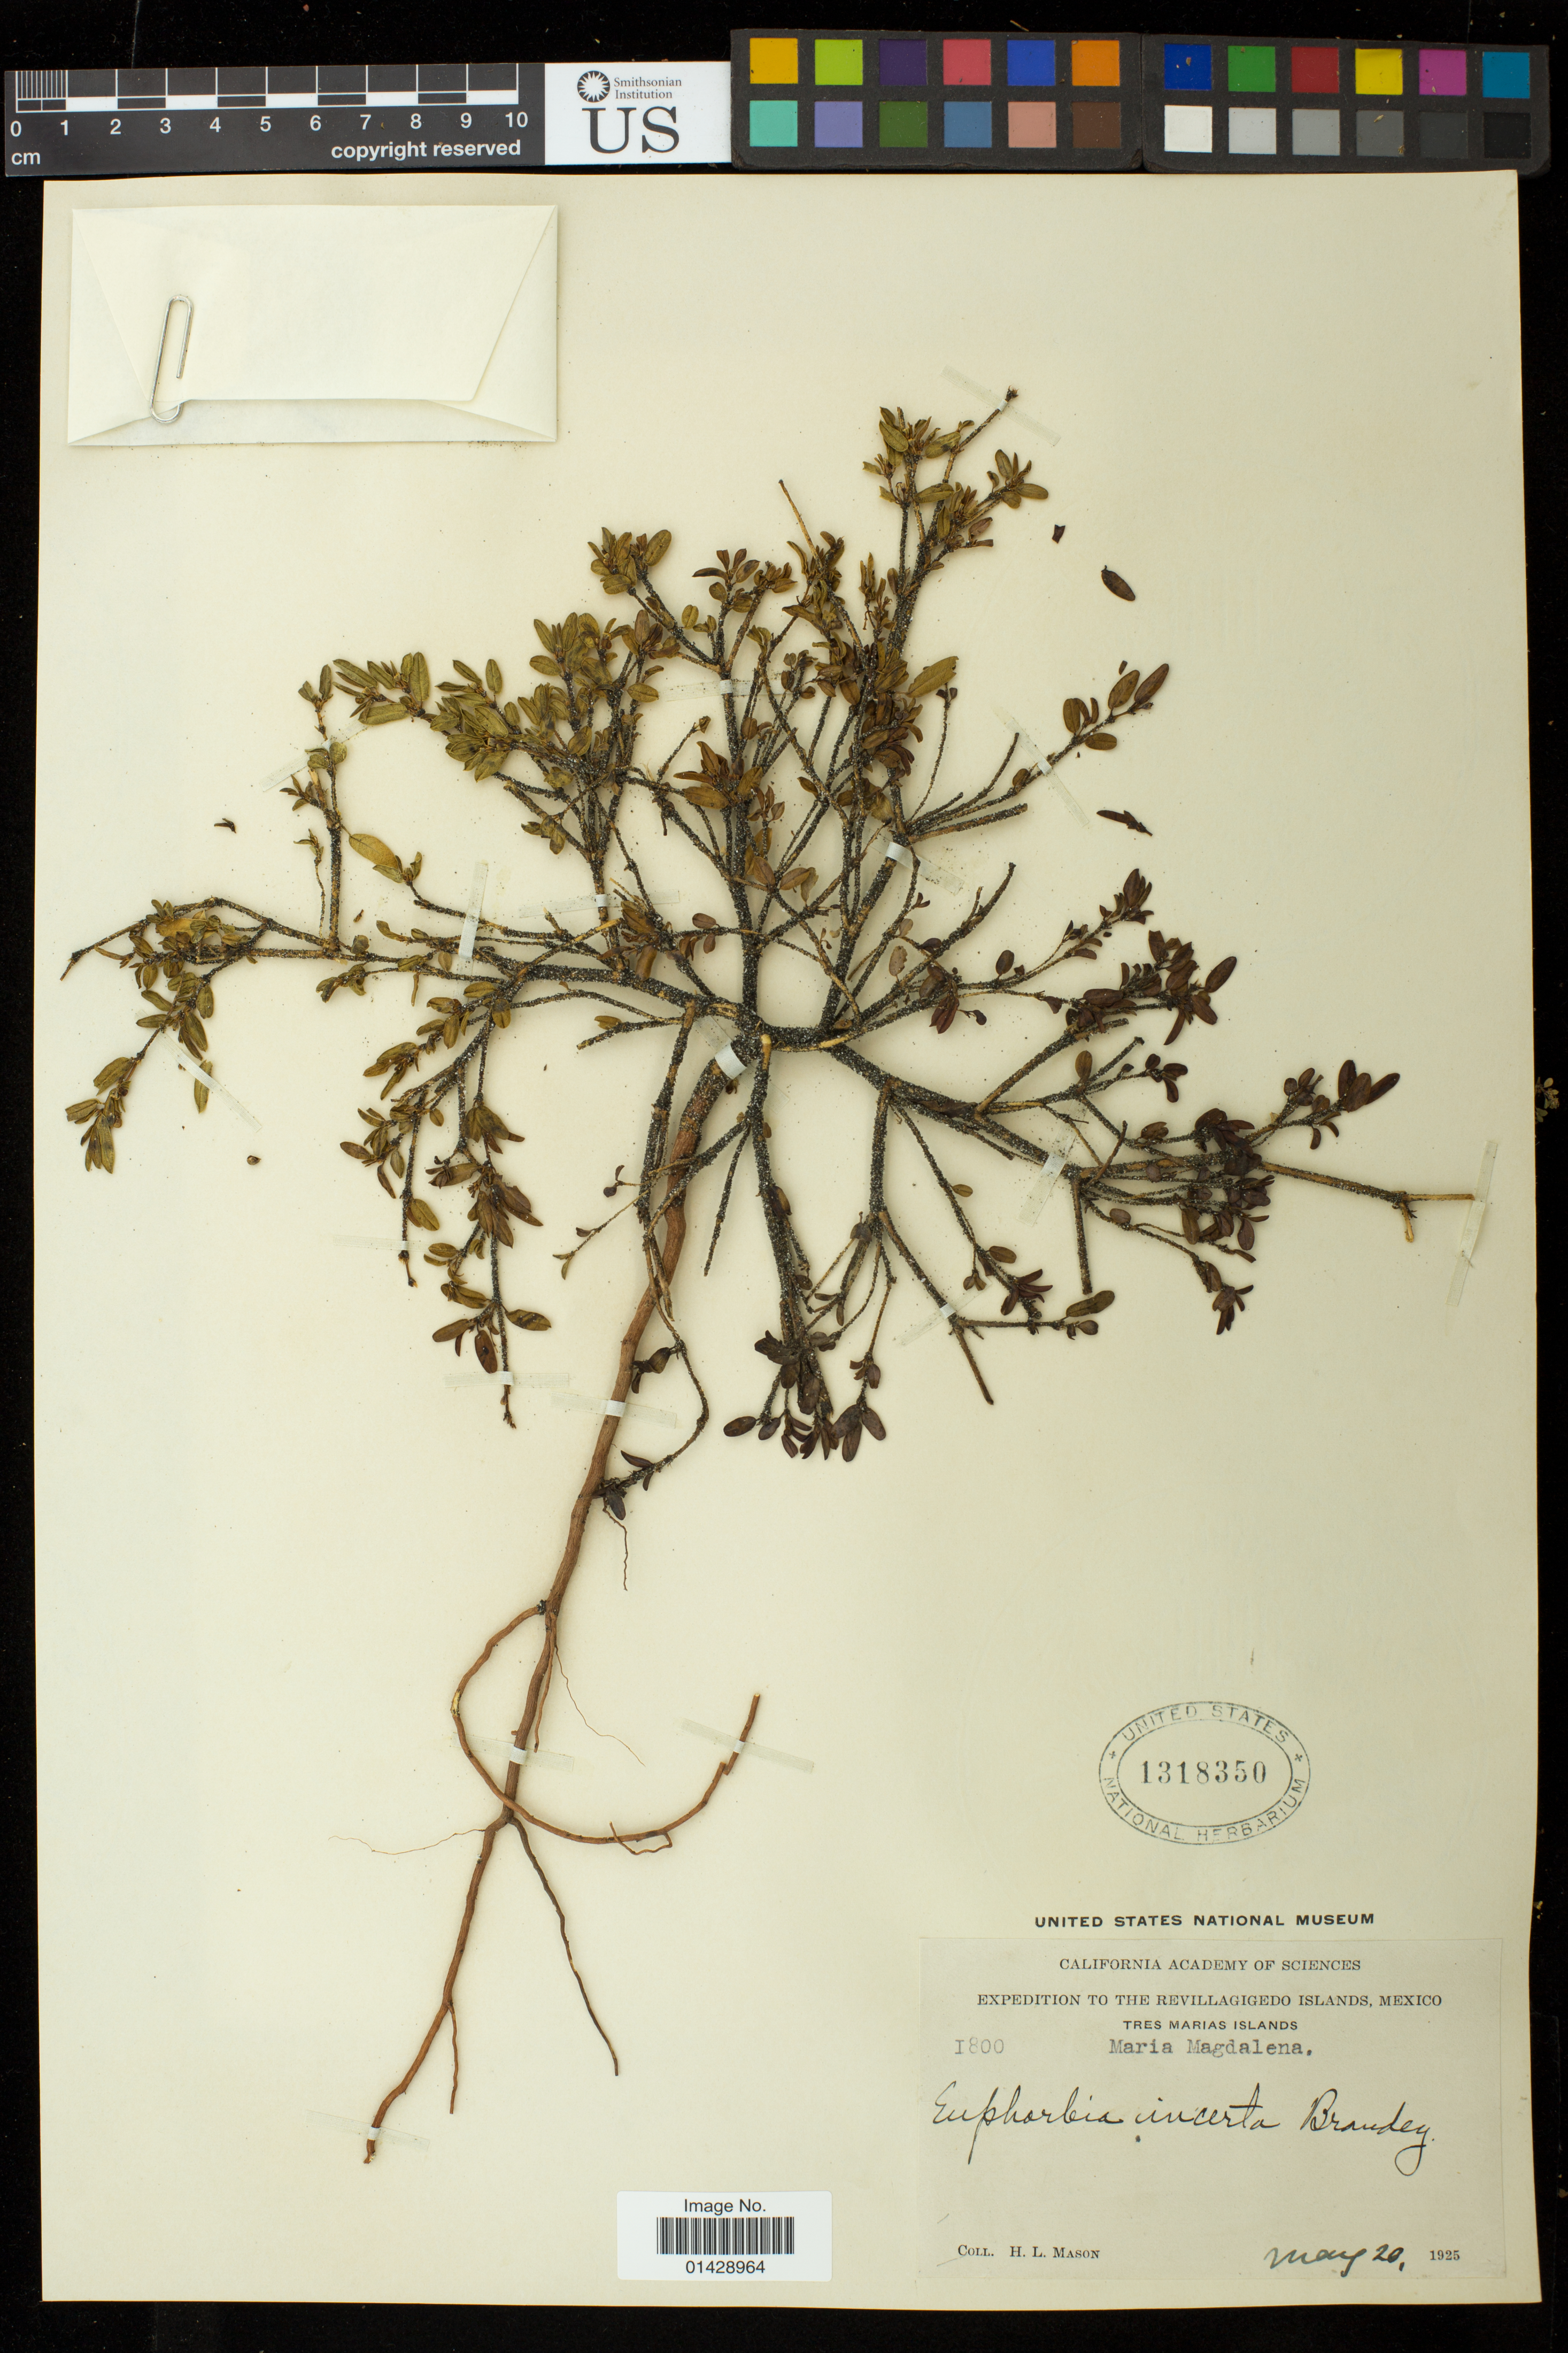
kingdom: Plantae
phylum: Tracheophyta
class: Magnoliopsida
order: Malpighiales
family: Euphorbiaceae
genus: Euphorbia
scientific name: Euphorbia incerta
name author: Brandegee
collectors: H. L. Mason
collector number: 1800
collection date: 1925-05-20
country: Mexico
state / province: Nayarit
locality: Revillagigedo Islands, Tres Marias Islands, Maria Magdalena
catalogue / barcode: US 1318350